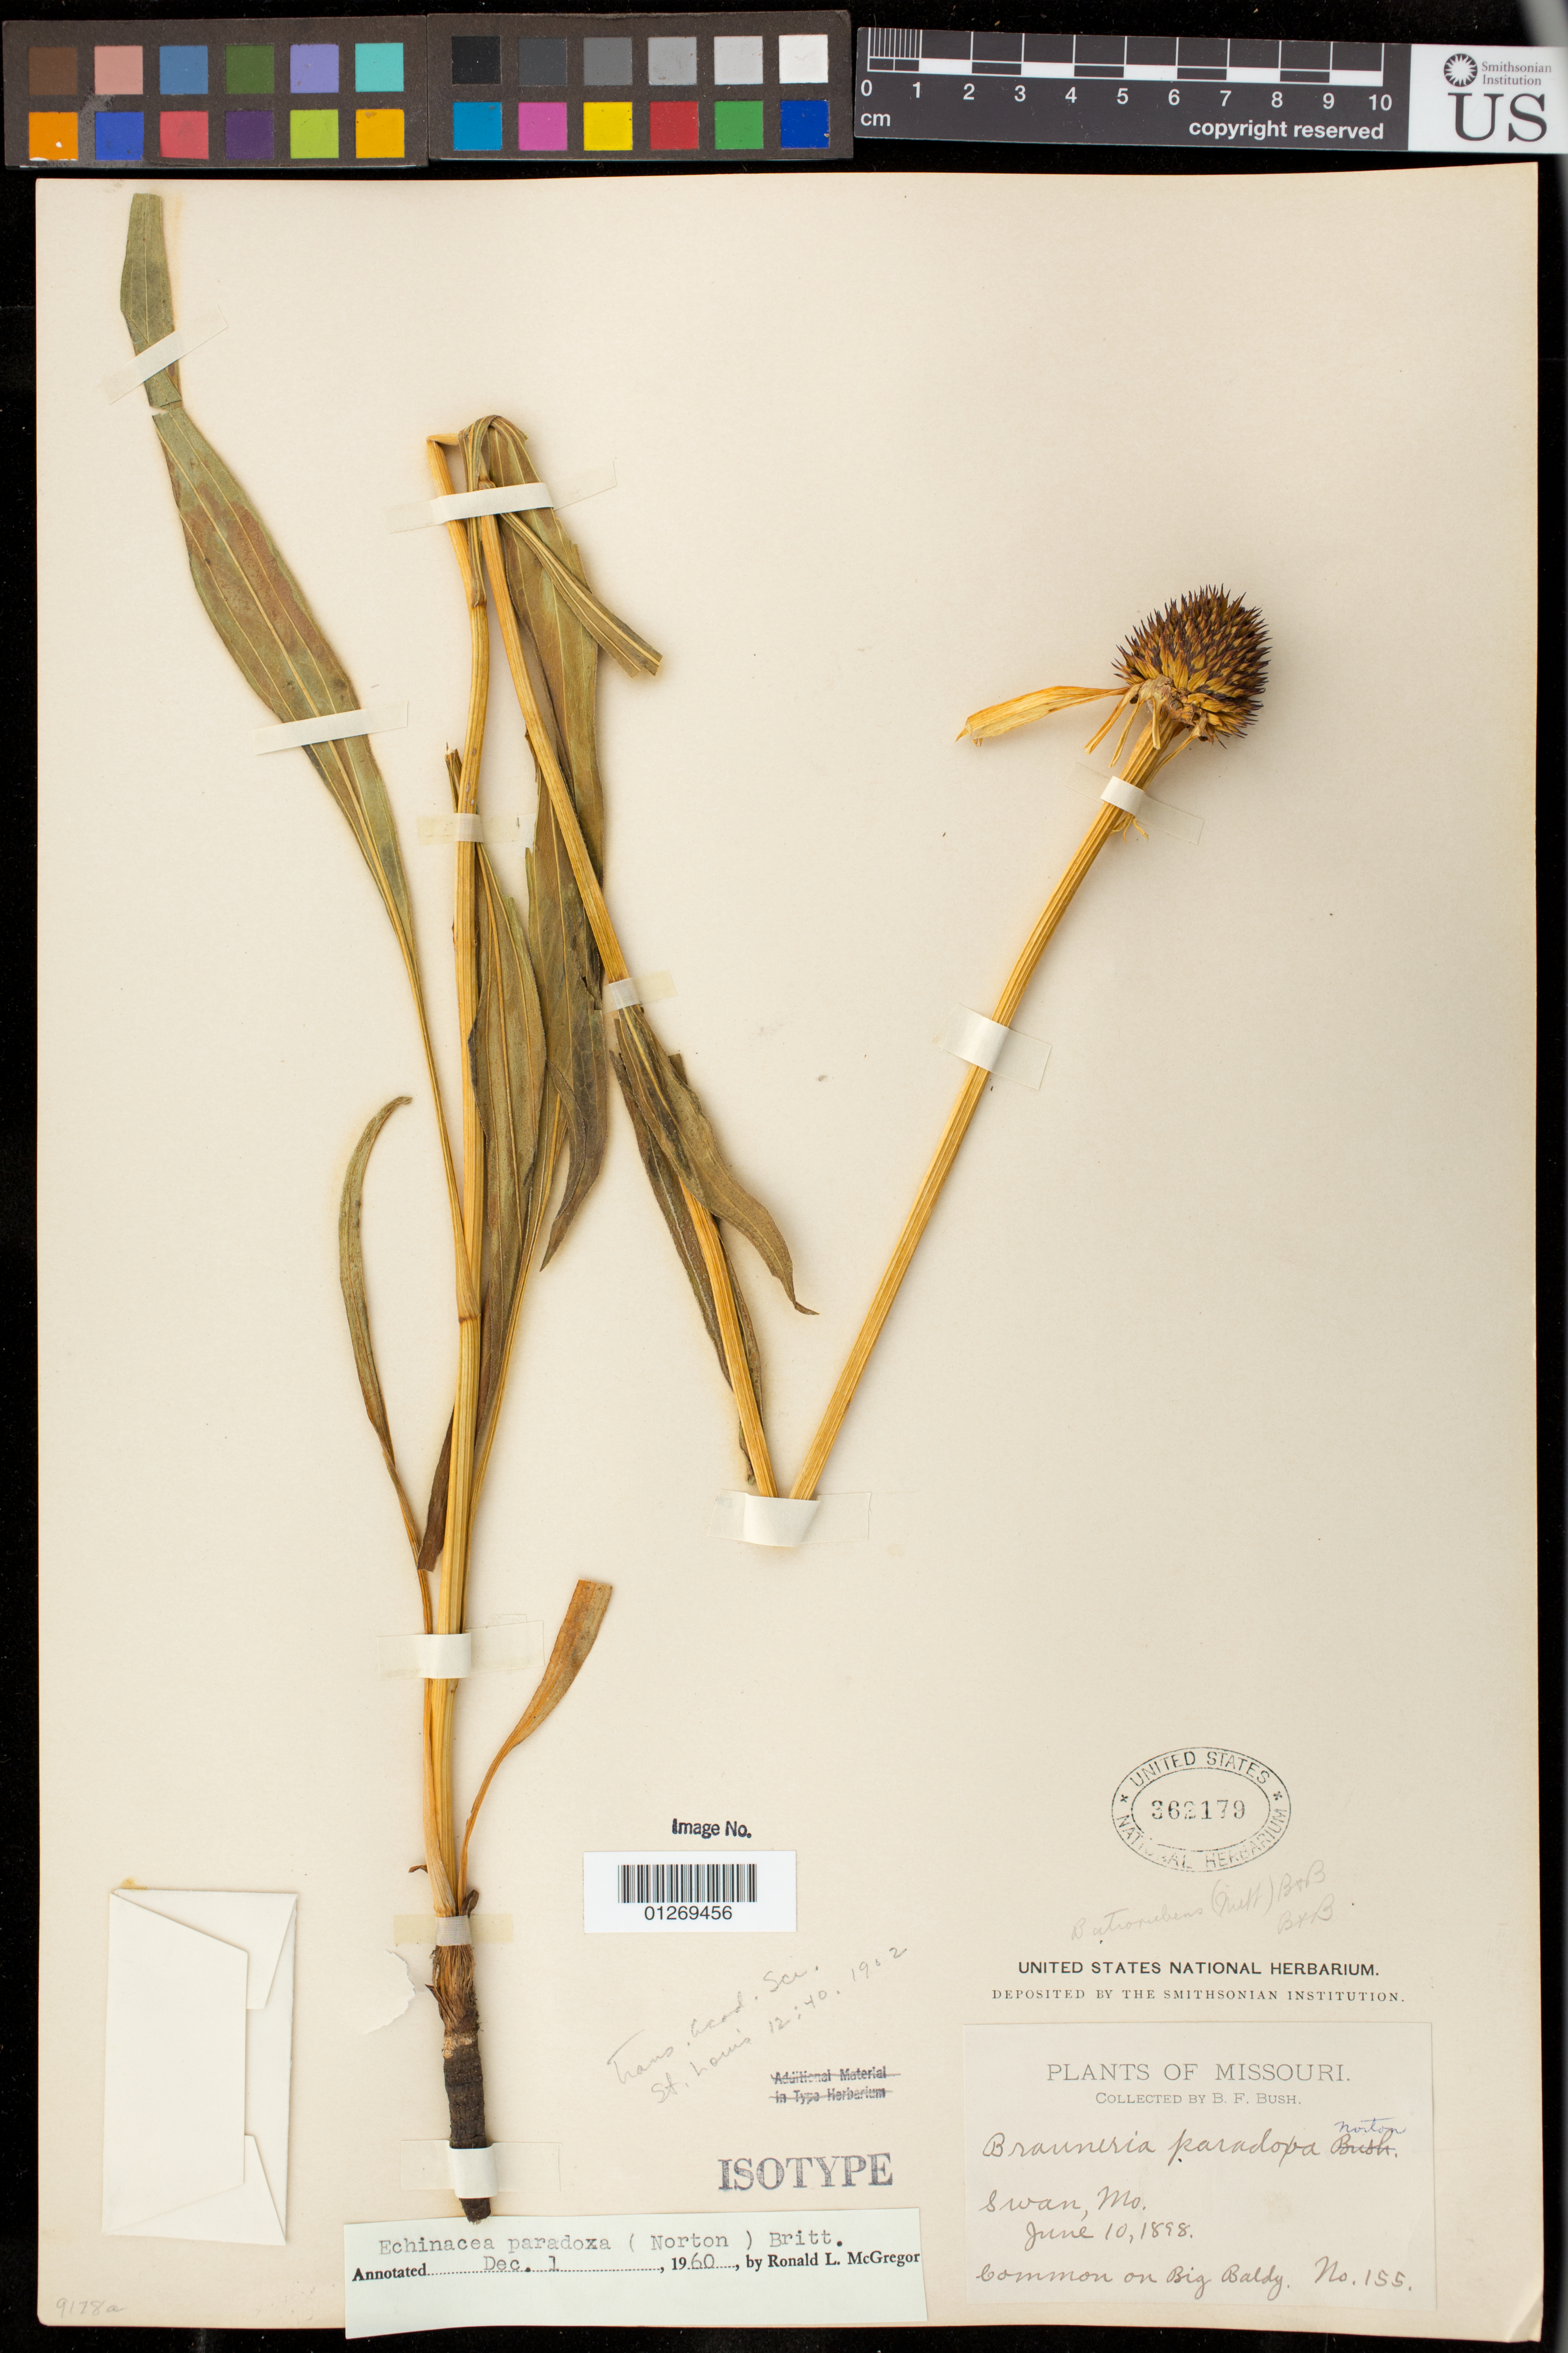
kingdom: Plantae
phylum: Tracheophyta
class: Magnoliopsida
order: Asterales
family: Asteraceae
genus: Brauneria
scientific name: Brauneria paradoxa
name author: Norton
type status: Isotype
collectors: B. F. Bush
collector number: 155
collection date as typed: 10 Jun 1898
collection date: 1898-06-10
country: United States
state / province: Missouri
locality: Swan, Mo. Common on Big Baldy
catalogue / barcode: US 362179